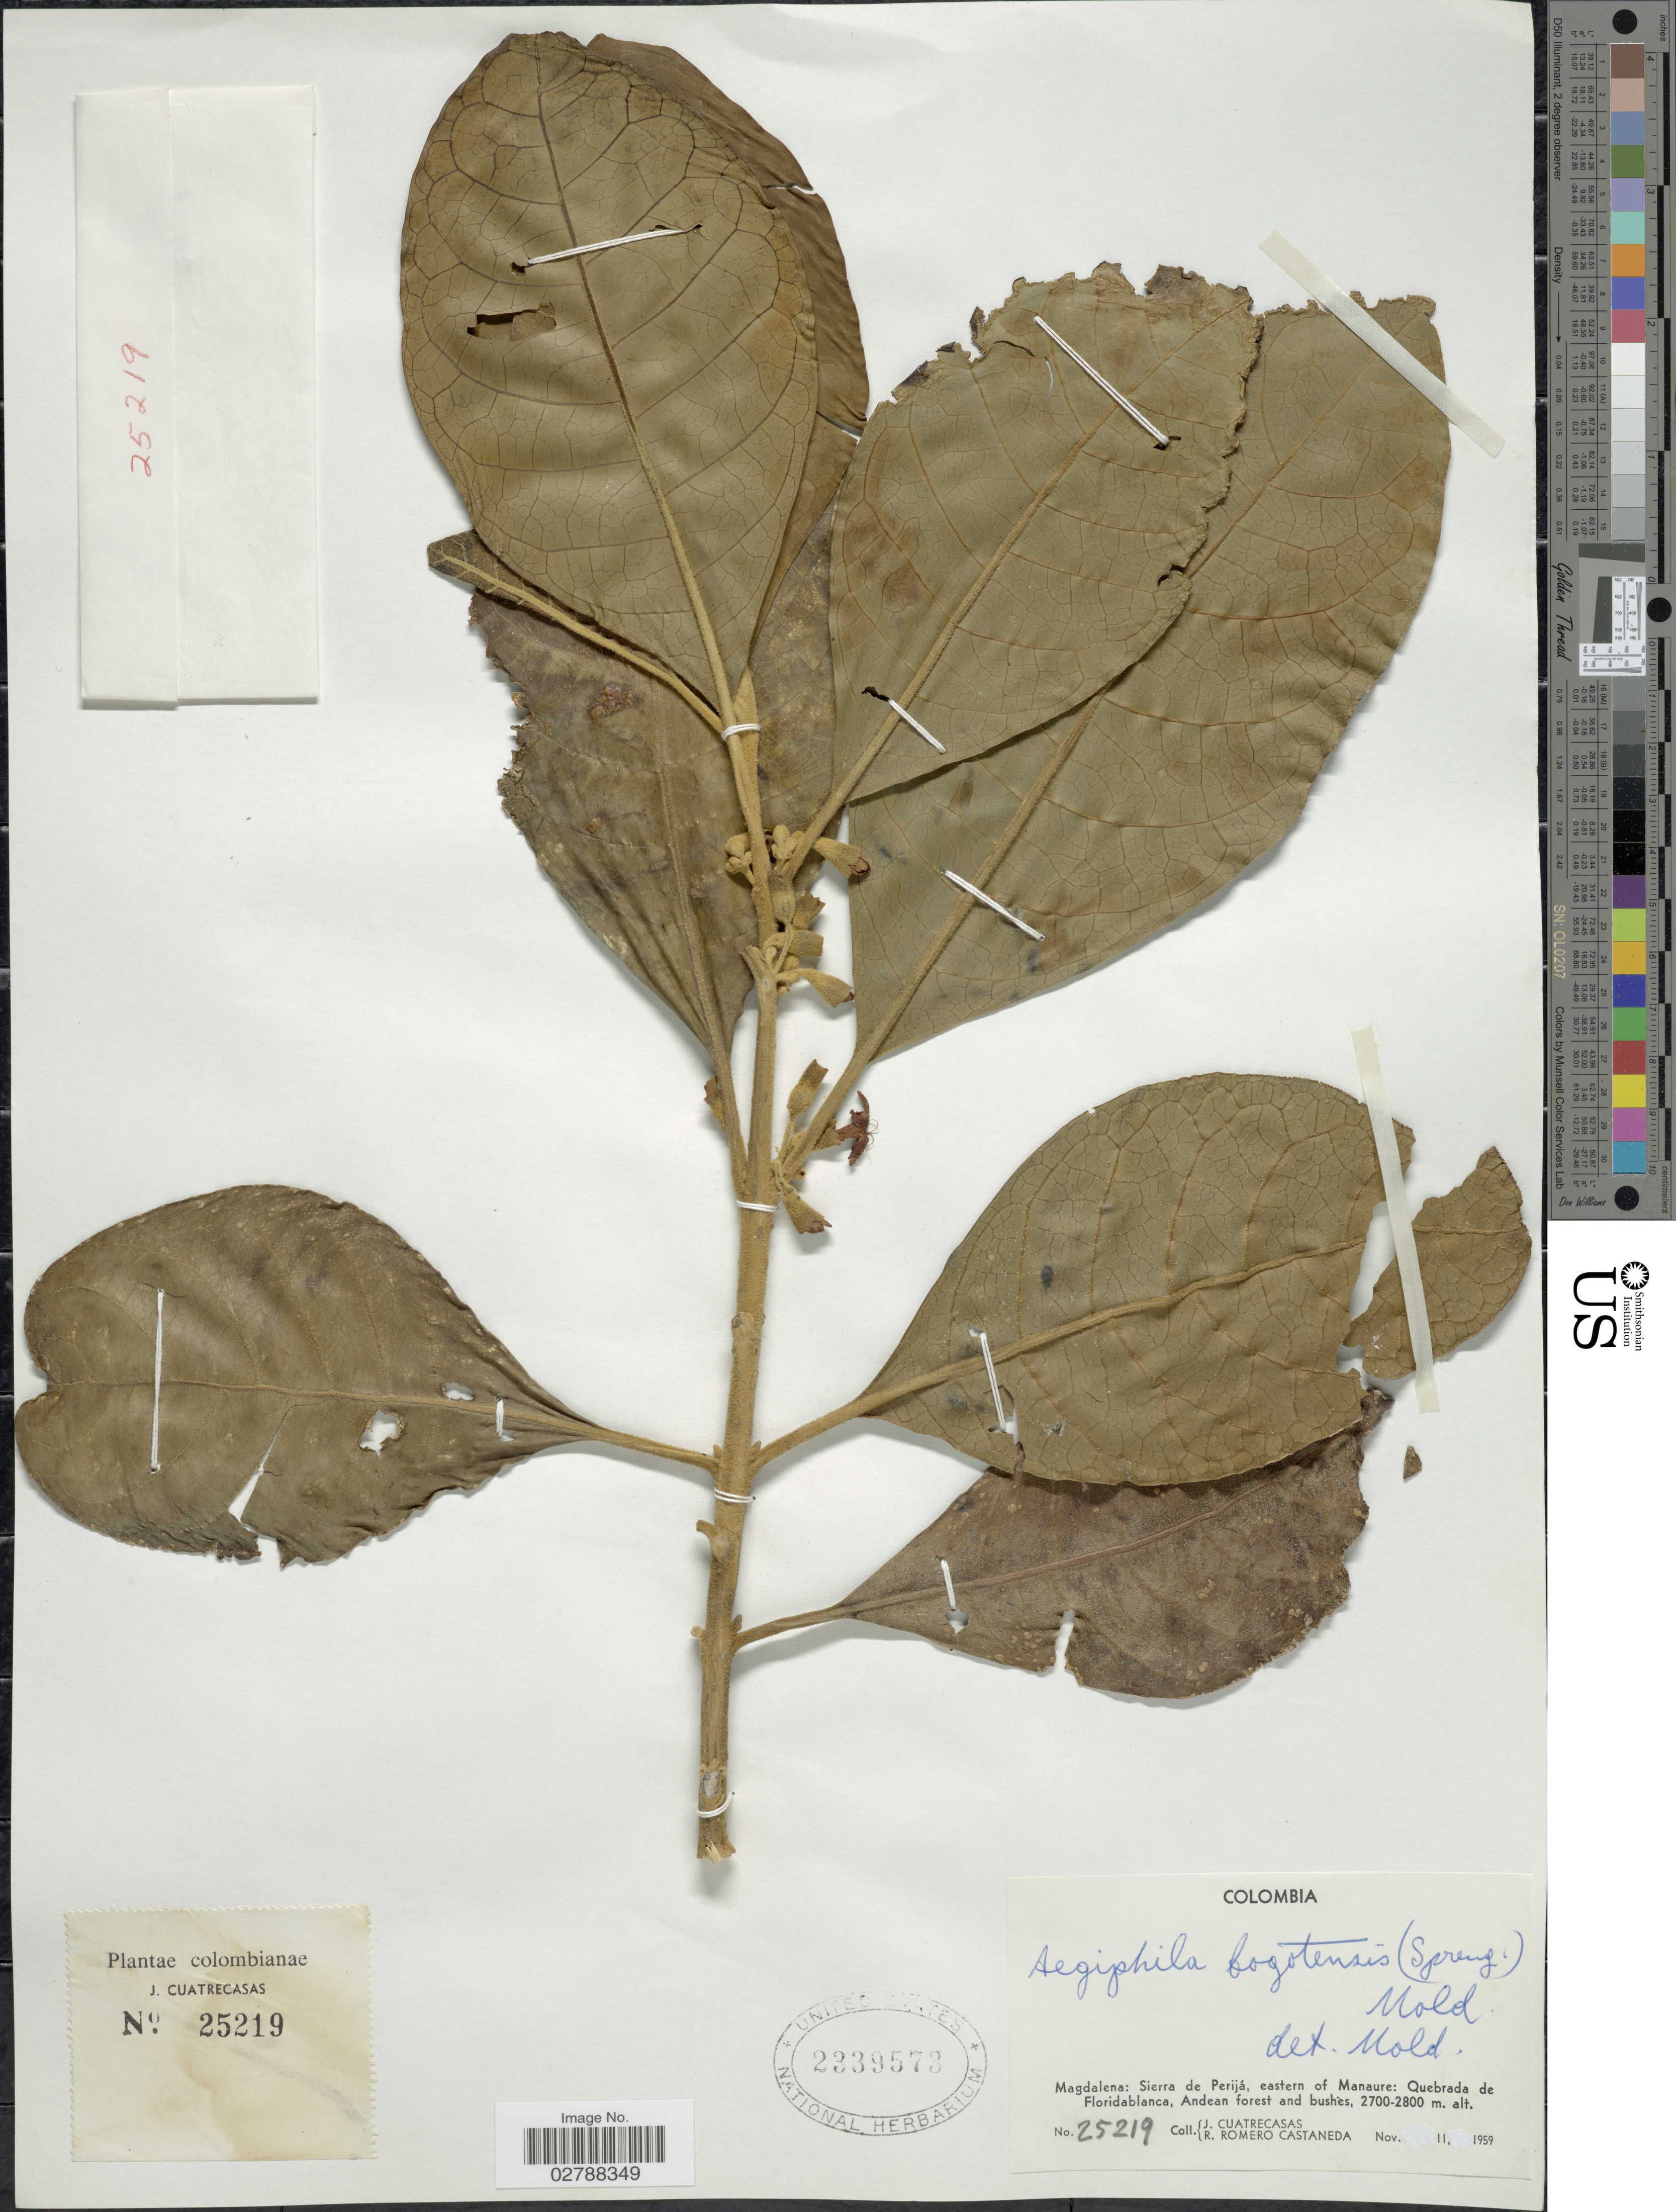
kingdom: Plantae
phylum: Tracheophyta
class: Magnoliopsida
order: Lamiales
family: Lamiaceae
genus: Aegiphila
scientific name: Aegiphila bogotensis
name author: (Spreng.) Moldenke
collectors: J. Cuatrecasas & R. Romero Castañeda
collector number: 25219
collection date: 1959-11-11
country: Colombia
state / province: Magdalena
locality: Sierra de Perijá, eastern of Manaure: Quebrada de Floridablanca, Andean forest and bushes.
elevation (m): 2700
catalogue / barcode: US 2339573